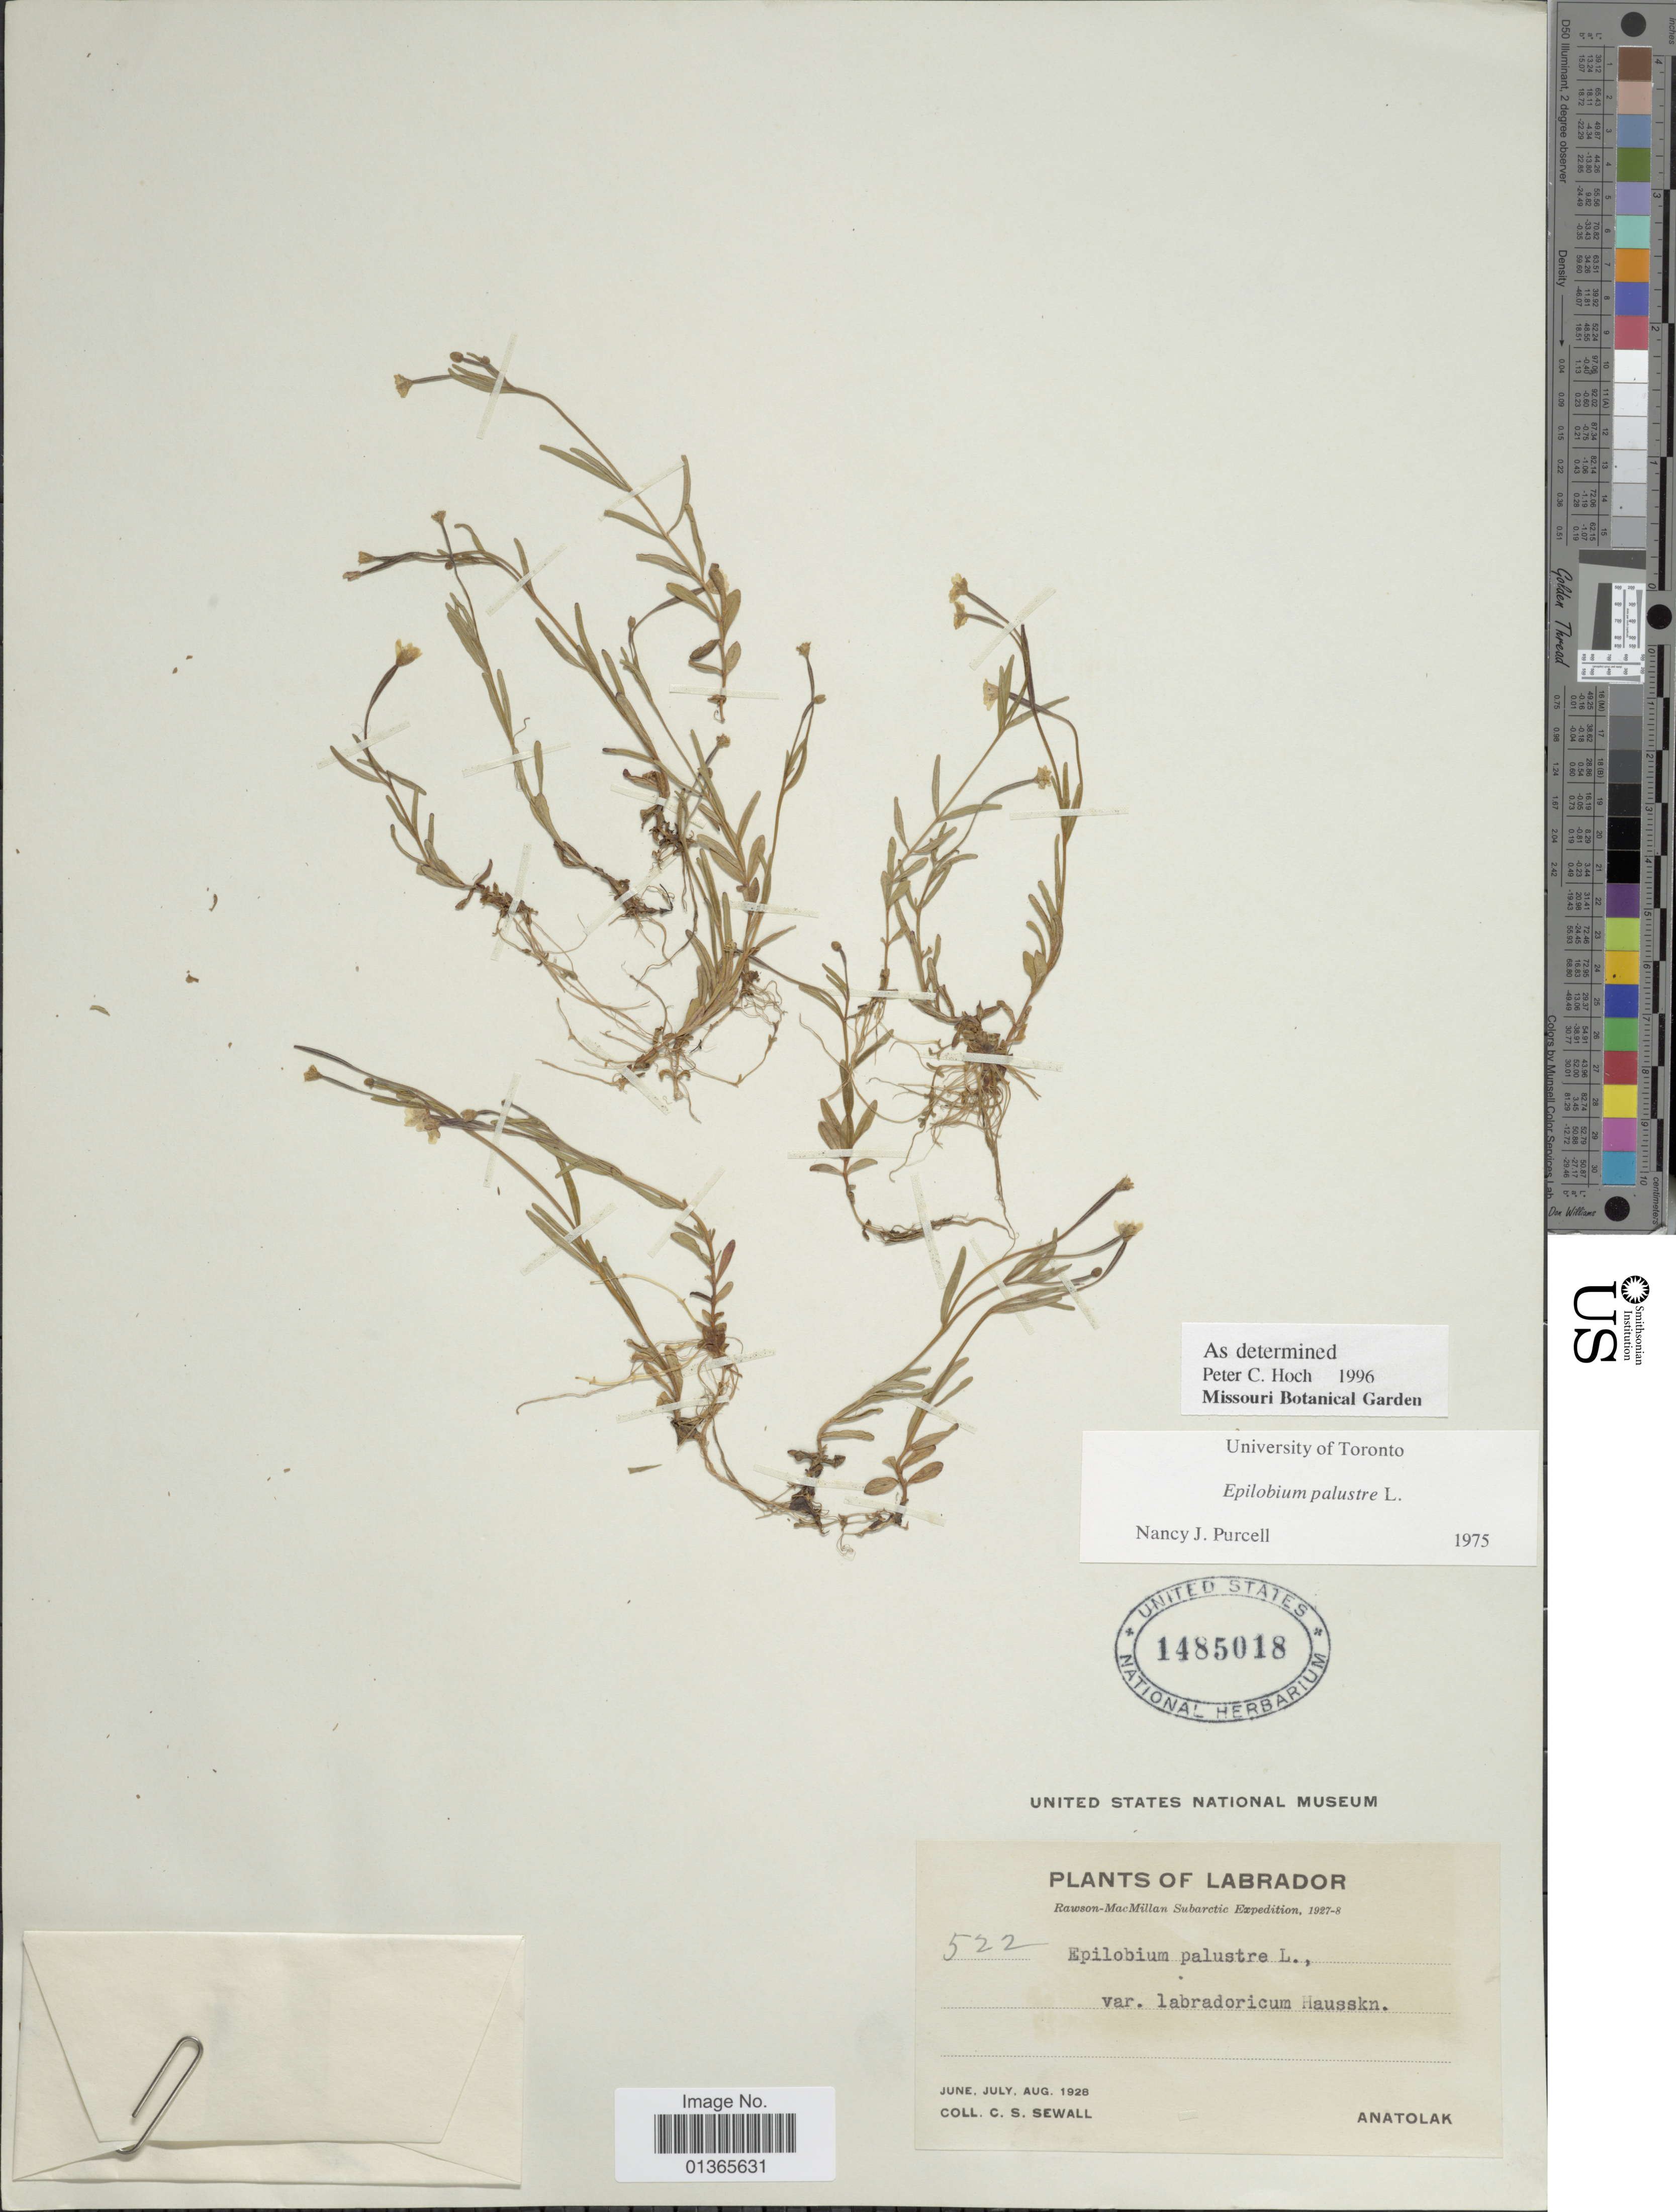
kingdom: Plantae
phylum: Tracheophyta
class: Magnoliopsida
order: Myrtales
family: Onagraceae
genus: Epilobium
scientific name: Epilobium palustre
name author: L.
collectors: C. Sewall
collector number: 522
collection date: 1928-06/1928-08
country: Canada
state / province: Newfoundland and Labrador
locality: Labrador. Anatolak.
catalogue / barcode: US 1485018